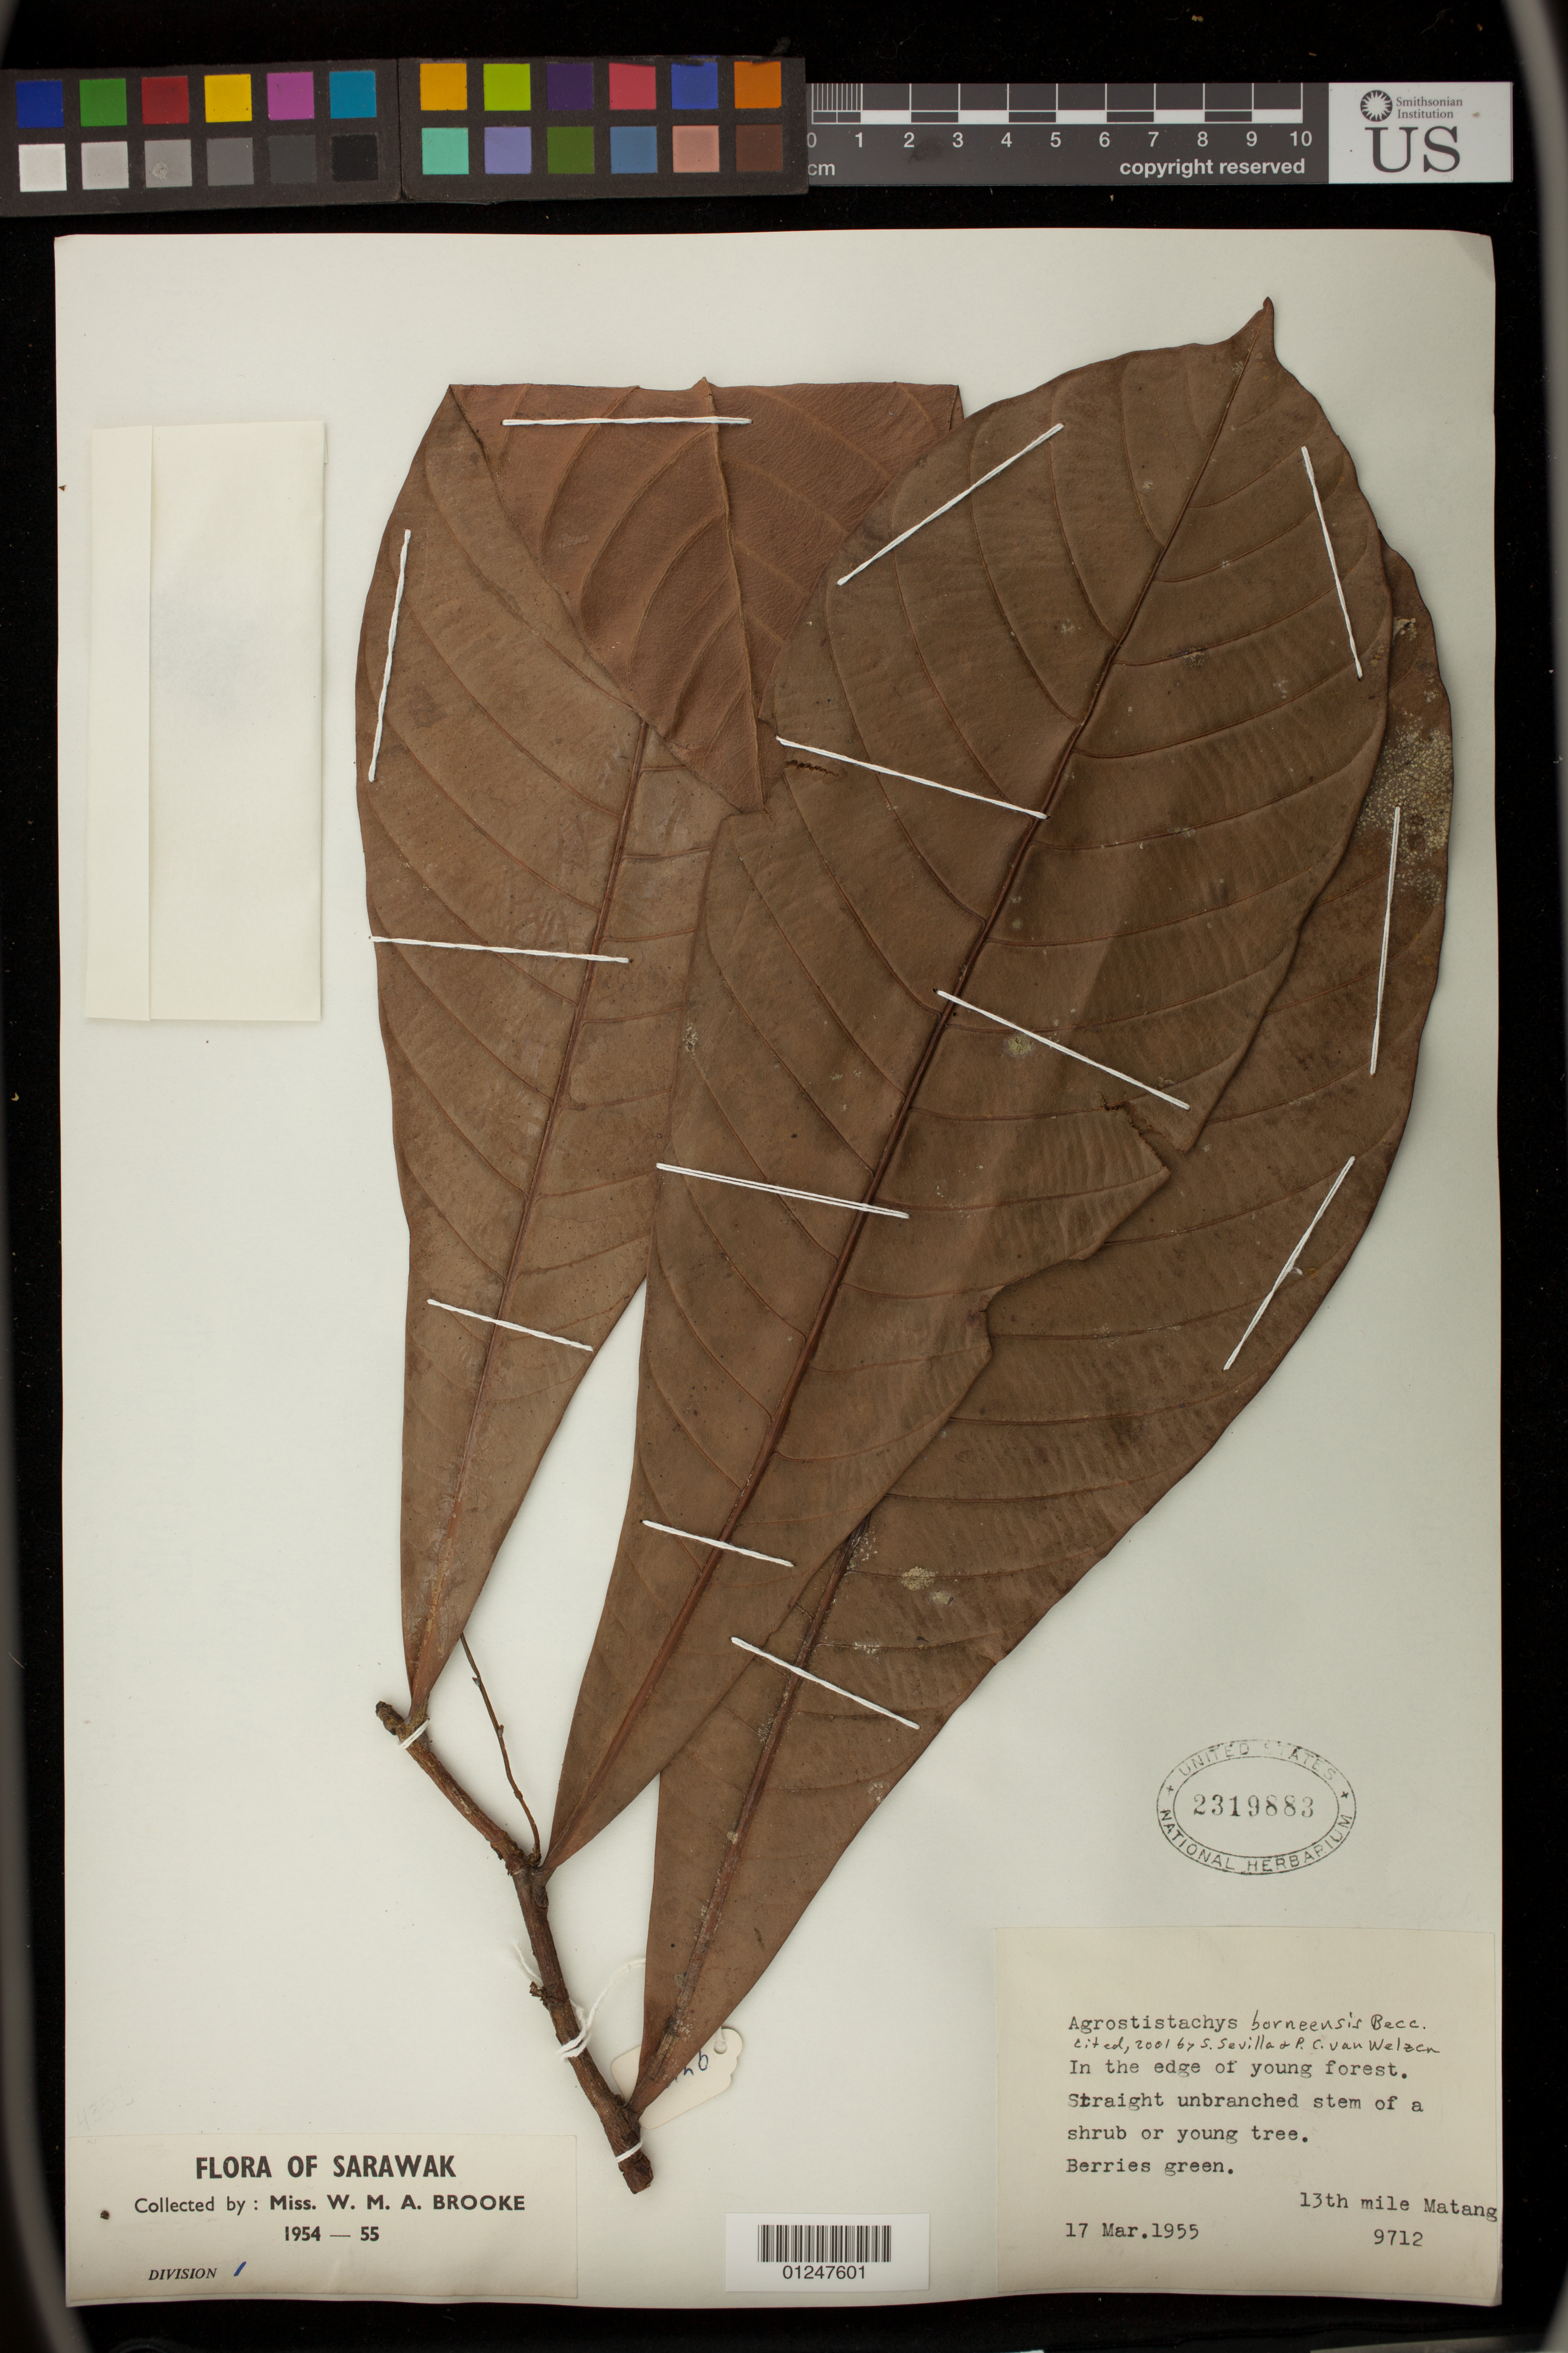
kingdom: Plantae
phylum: Tracheophyta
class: Magnoliopsida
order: Malpighiales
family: Euphorbiaceae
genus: Agrostistachys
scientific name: Agrostistachys borneensis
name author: Becc.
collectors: W. Brooke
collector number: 9712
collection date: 1955-03-17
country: Malaysia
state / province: Sarawak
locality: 13th mile Matang, Sarawak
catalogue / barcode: US 2319883